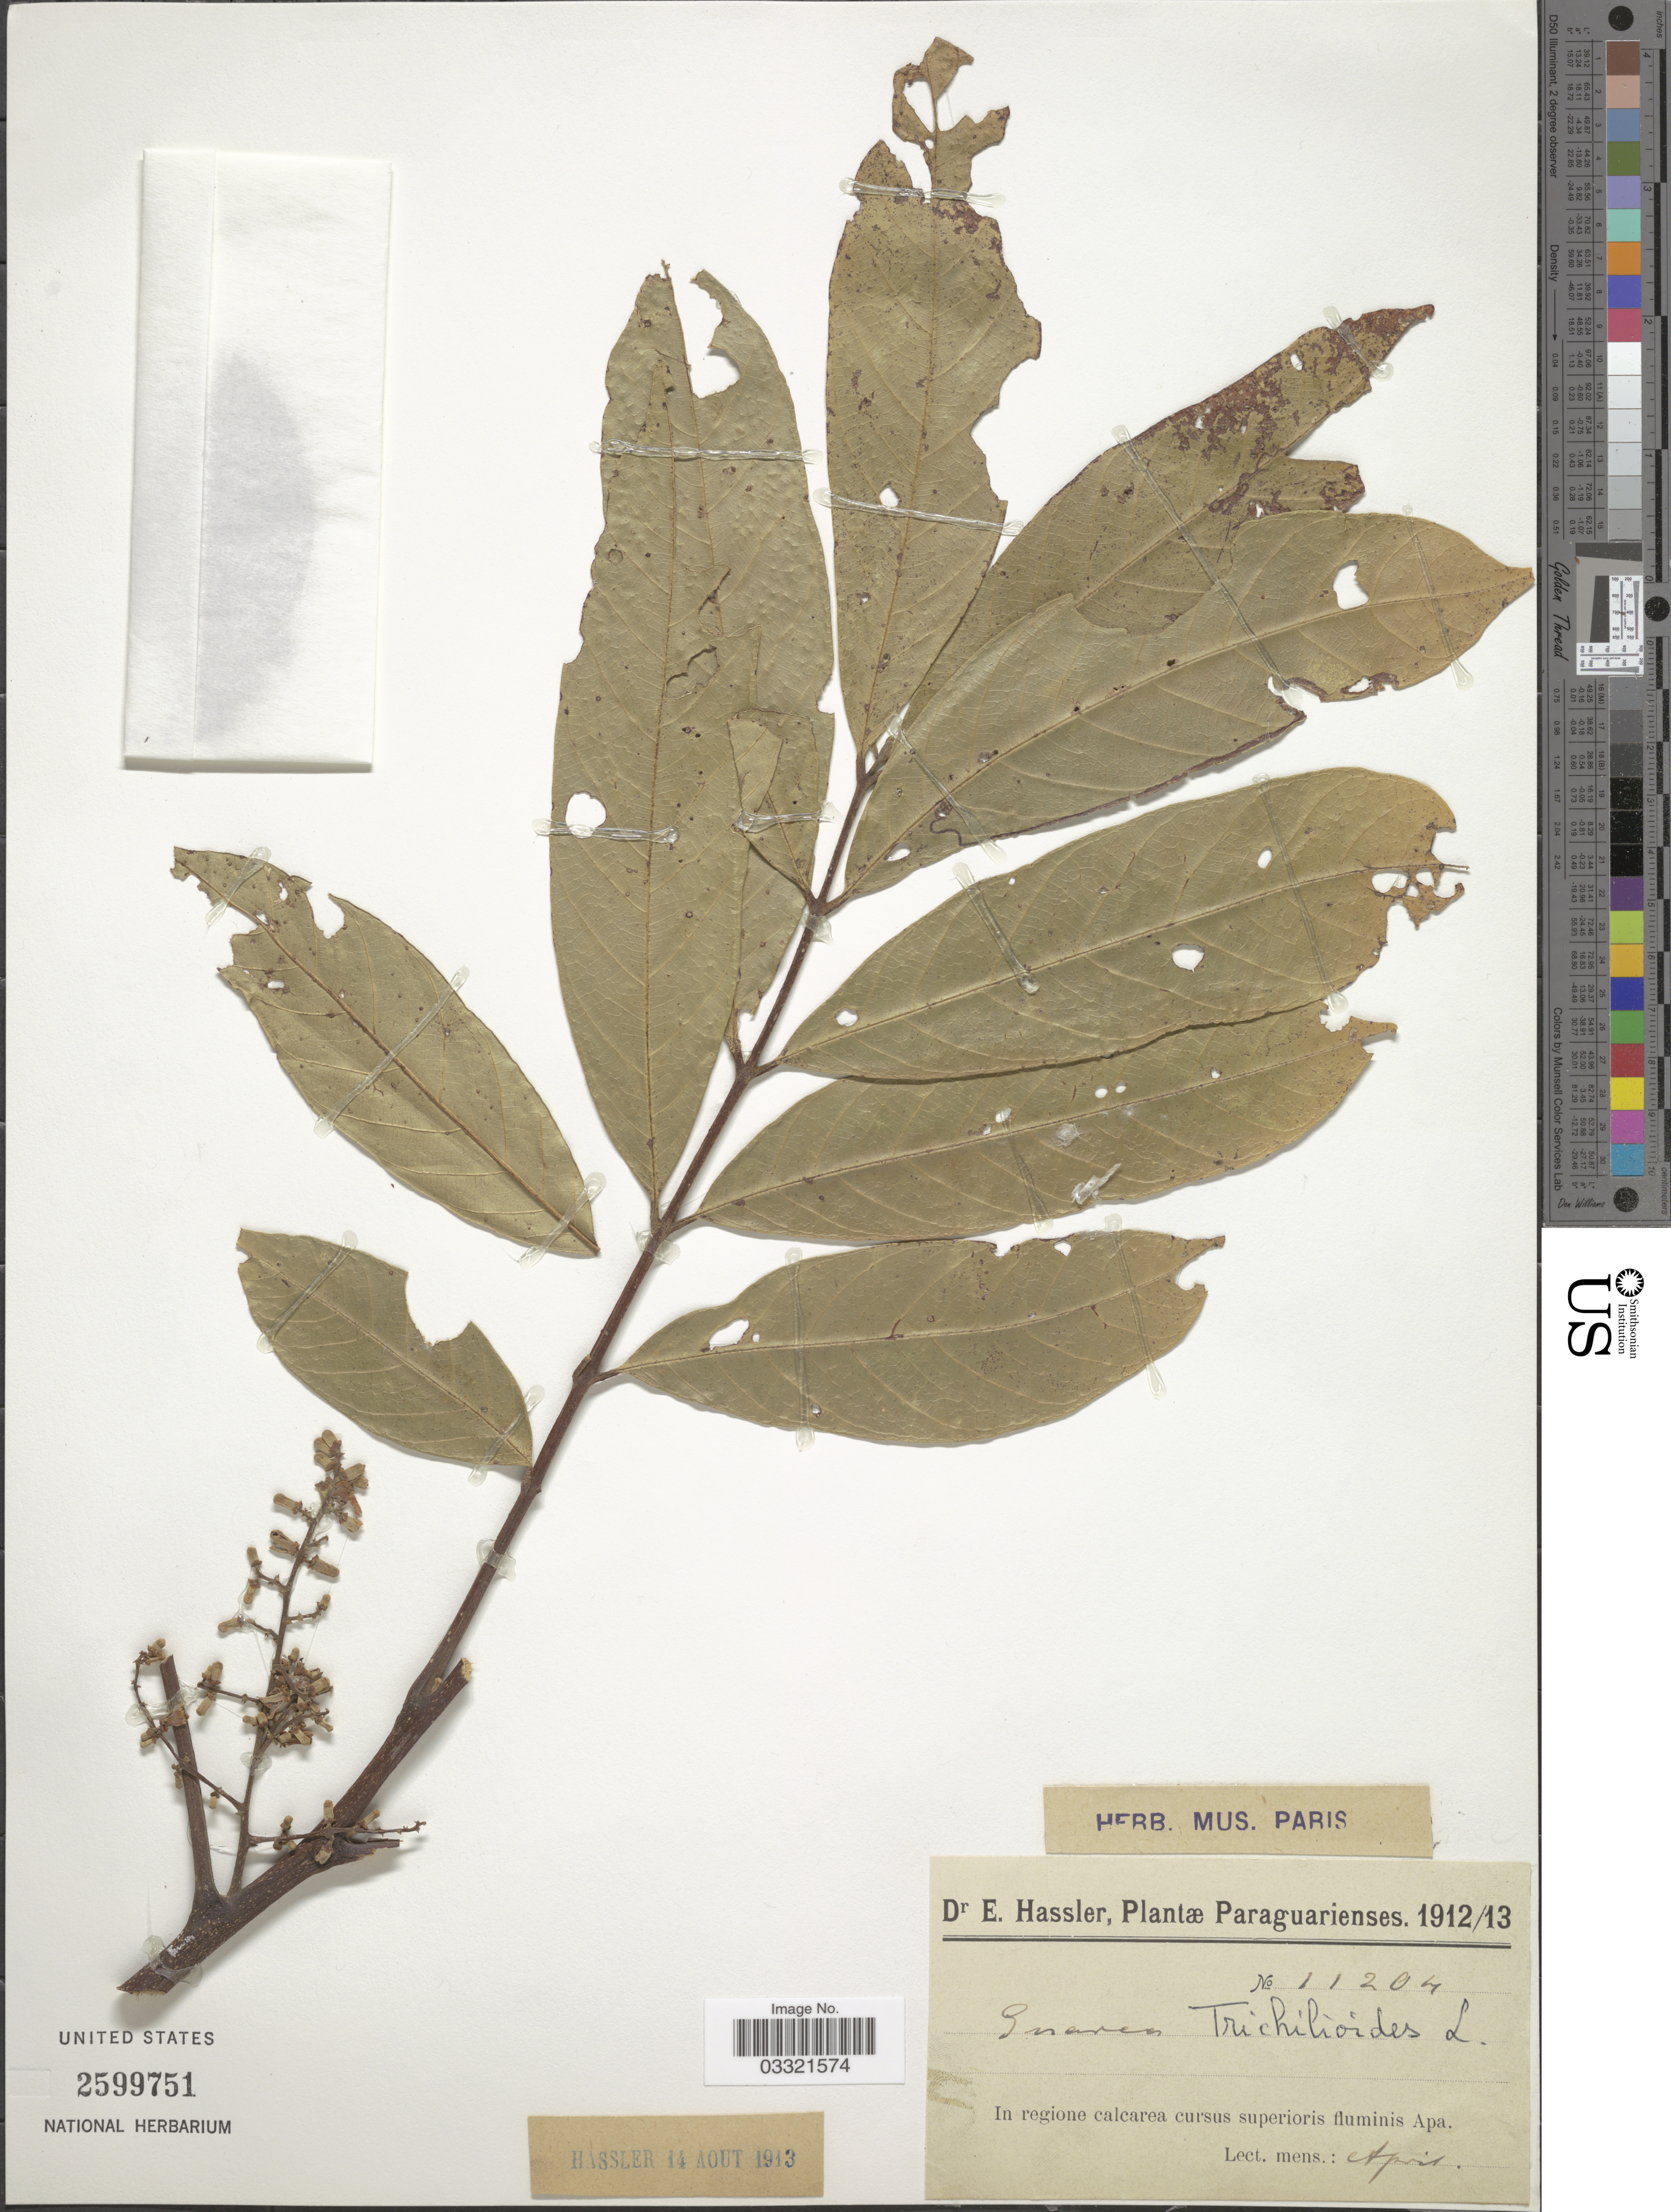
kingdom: Plantae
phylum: Tracheophyta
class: Magnoliopsida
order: Sapindales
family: Meliaceae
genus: Guarea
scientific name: Guarea guidonia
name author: (L.) Sleumer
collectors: E. Hassler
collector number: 11204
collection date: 1912-04/1913-04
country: Paraguay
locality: In regione calcarea curcus superioris fluminis Apa.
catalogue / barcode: US 2599751